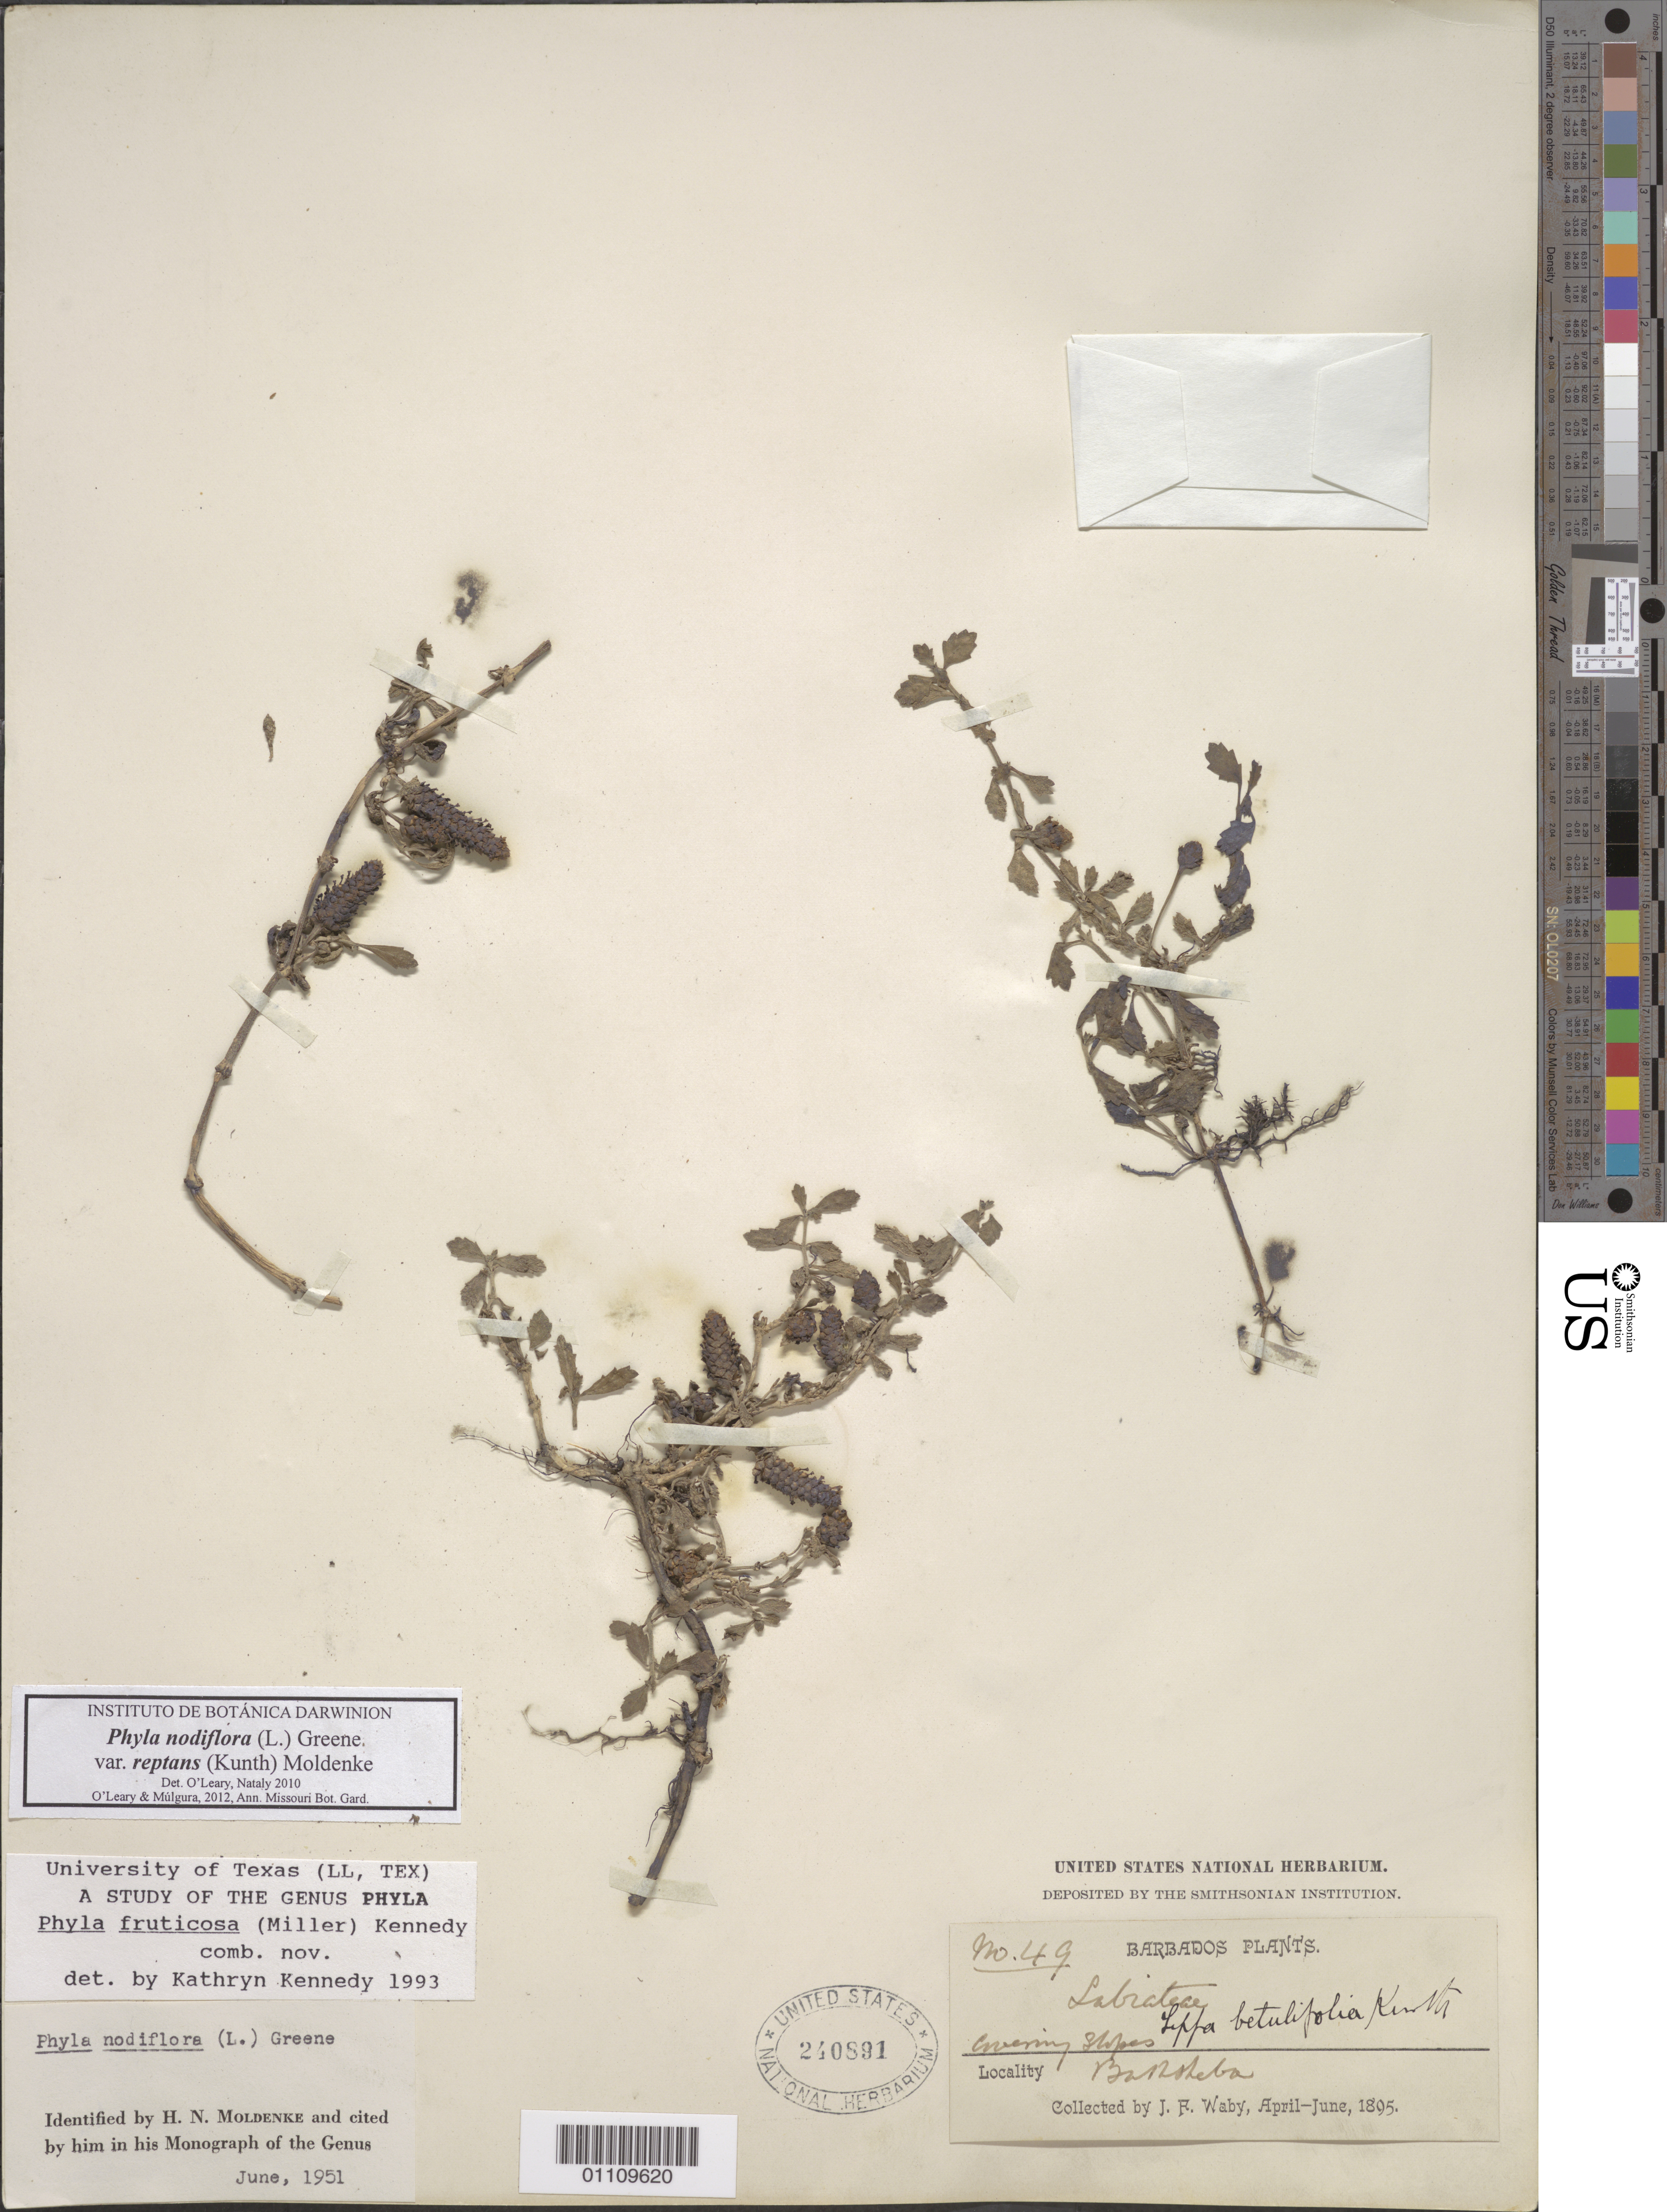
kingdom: Plantae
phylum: Tracheophyta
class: Magnoliopsida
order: Lamiales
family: Verbenaceae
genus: Phyla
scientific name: Phyla nodiflora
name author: (L.) Greene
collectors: J. Waby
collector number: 49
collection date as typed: Apr 1895 to -- Jun 1895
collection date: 1895-04/1895-06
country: Barbados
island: Barbados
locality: Bathsheba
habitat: Covering slopes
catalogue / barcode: US 240891